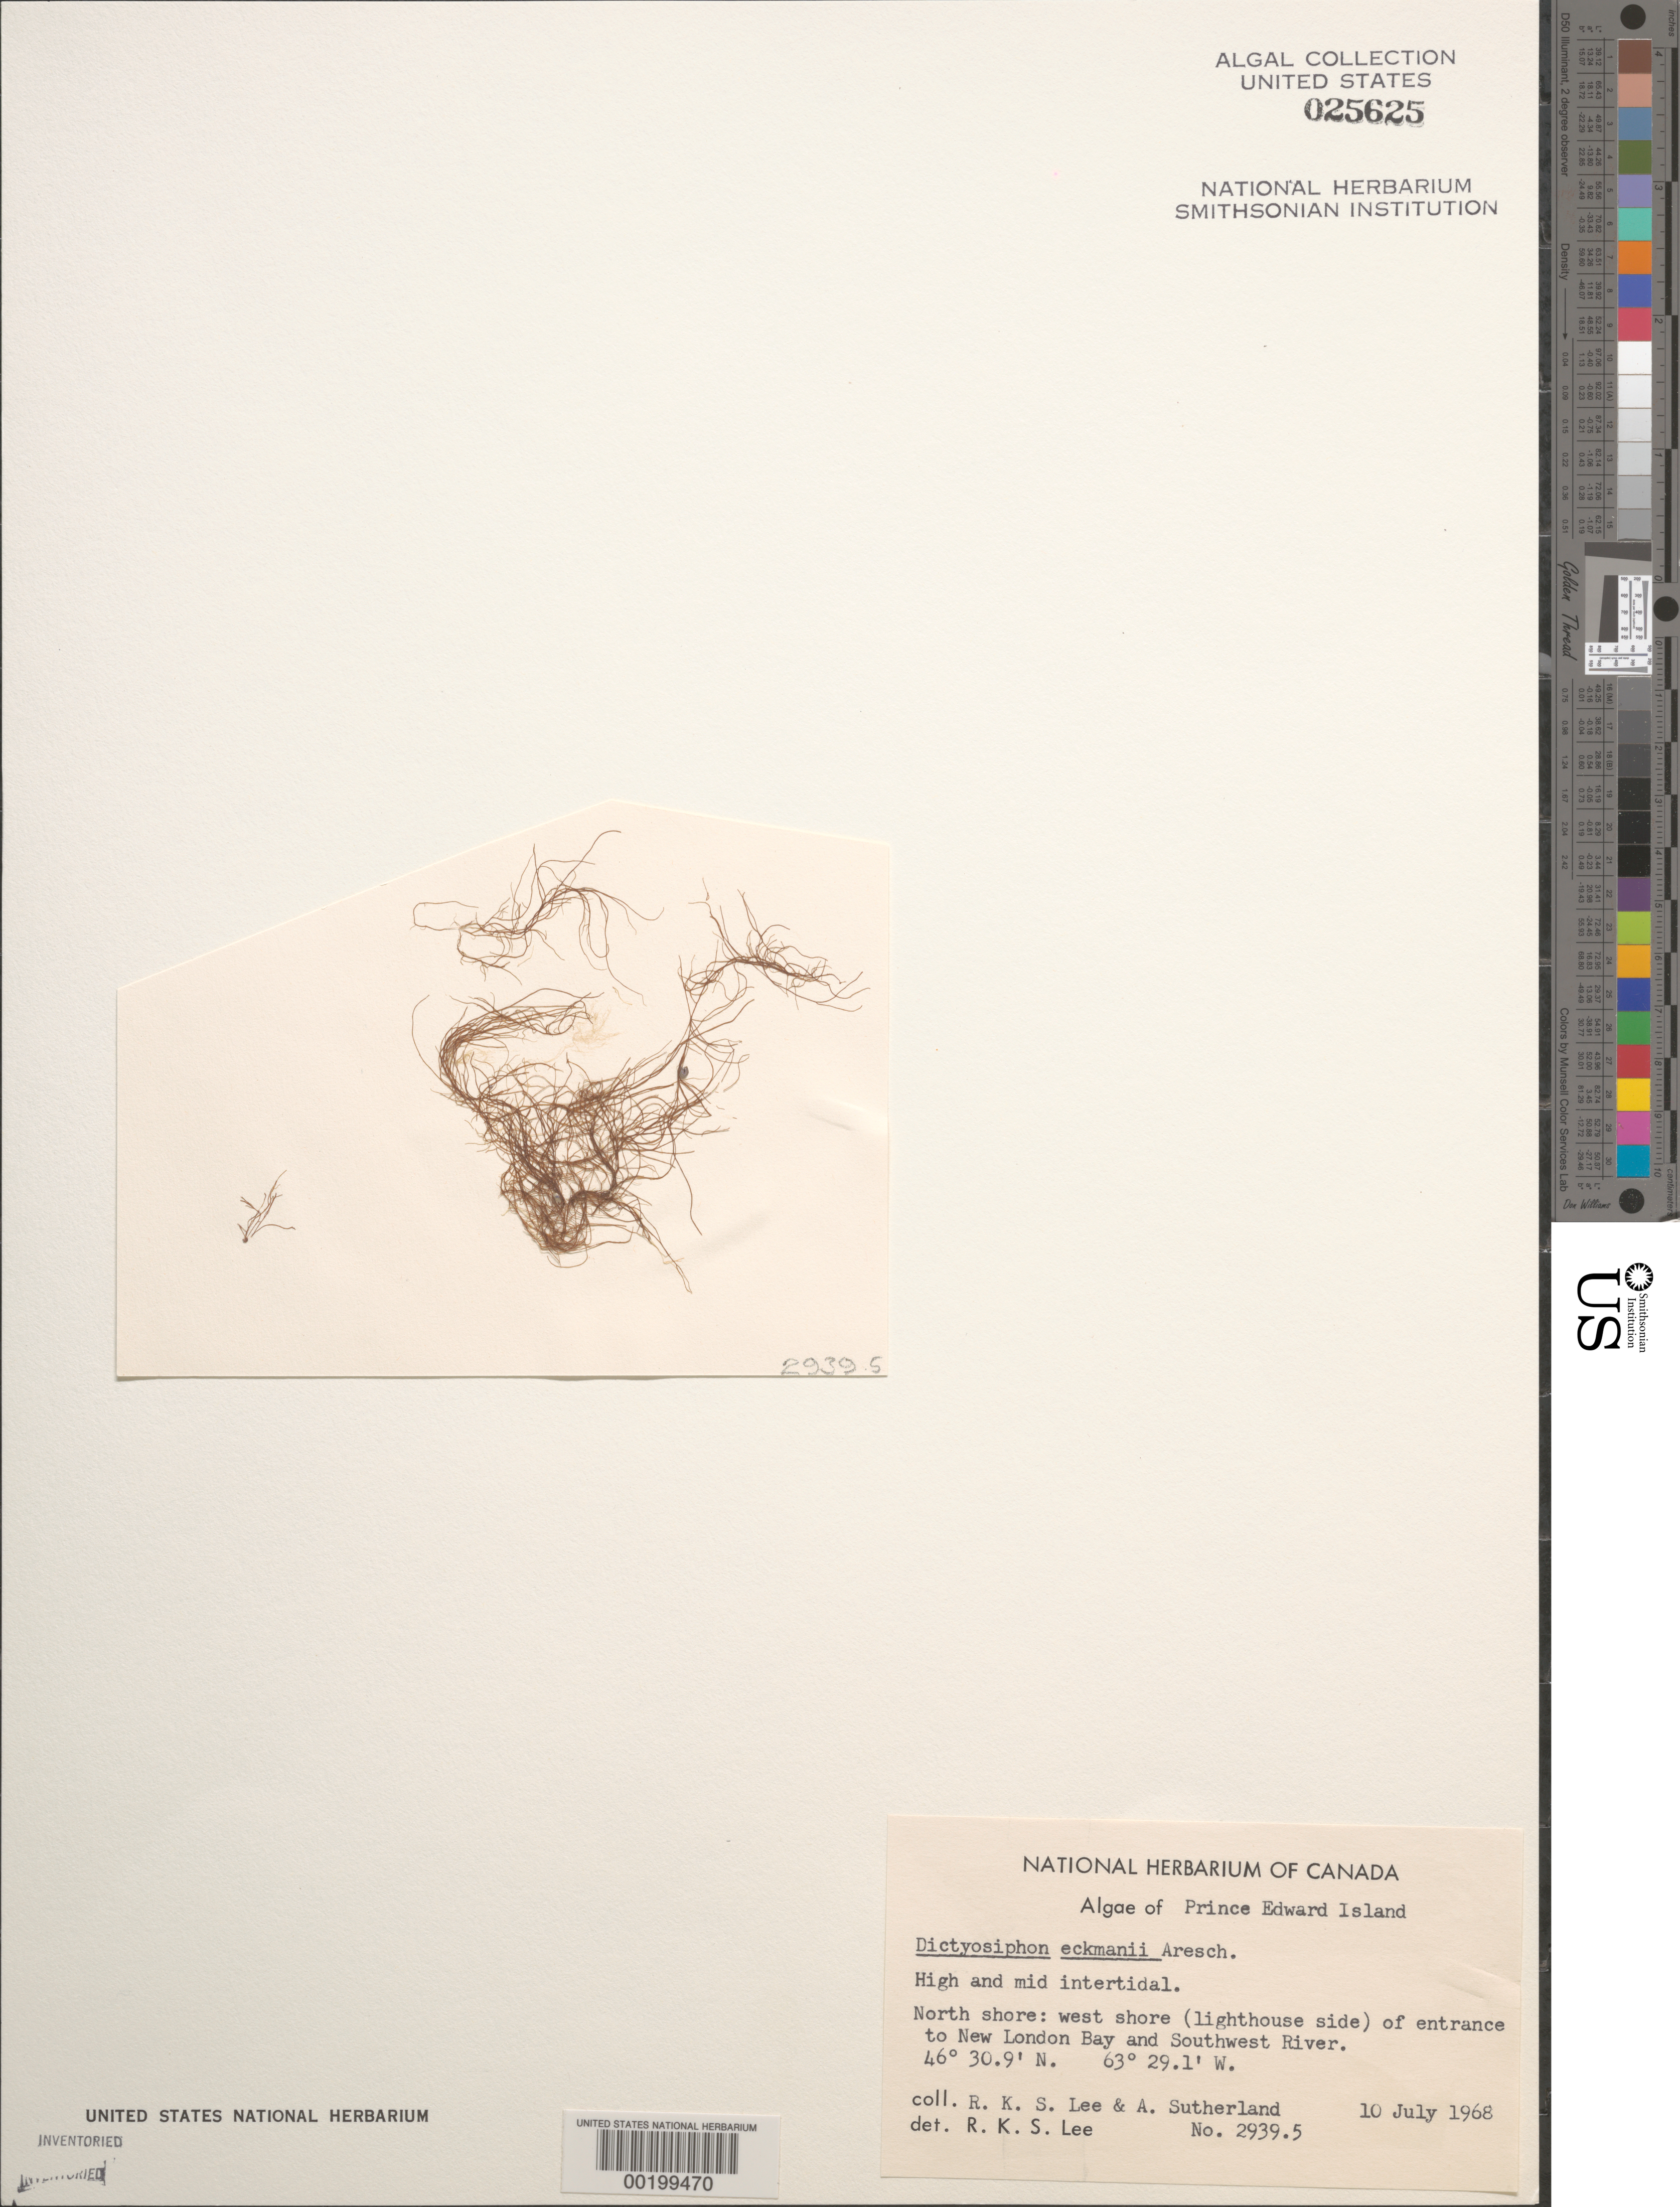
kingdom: Chromista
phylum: Ochrophyta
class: Phaeophyceae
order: Dictyosiphonales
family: Dictyosiphonaceae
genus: Dictyosiphon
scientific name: Dictyosiphon ekmanii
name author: Aresch.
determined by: Lee, R. K. S.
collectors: R. Lee & A. Sutherland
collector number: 2939.5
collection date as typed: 10 Jul 1968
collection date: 1968-07-10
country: Canada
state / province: Prince Edward Island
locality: New london bay entrance and southwest river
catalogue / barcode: US 25625